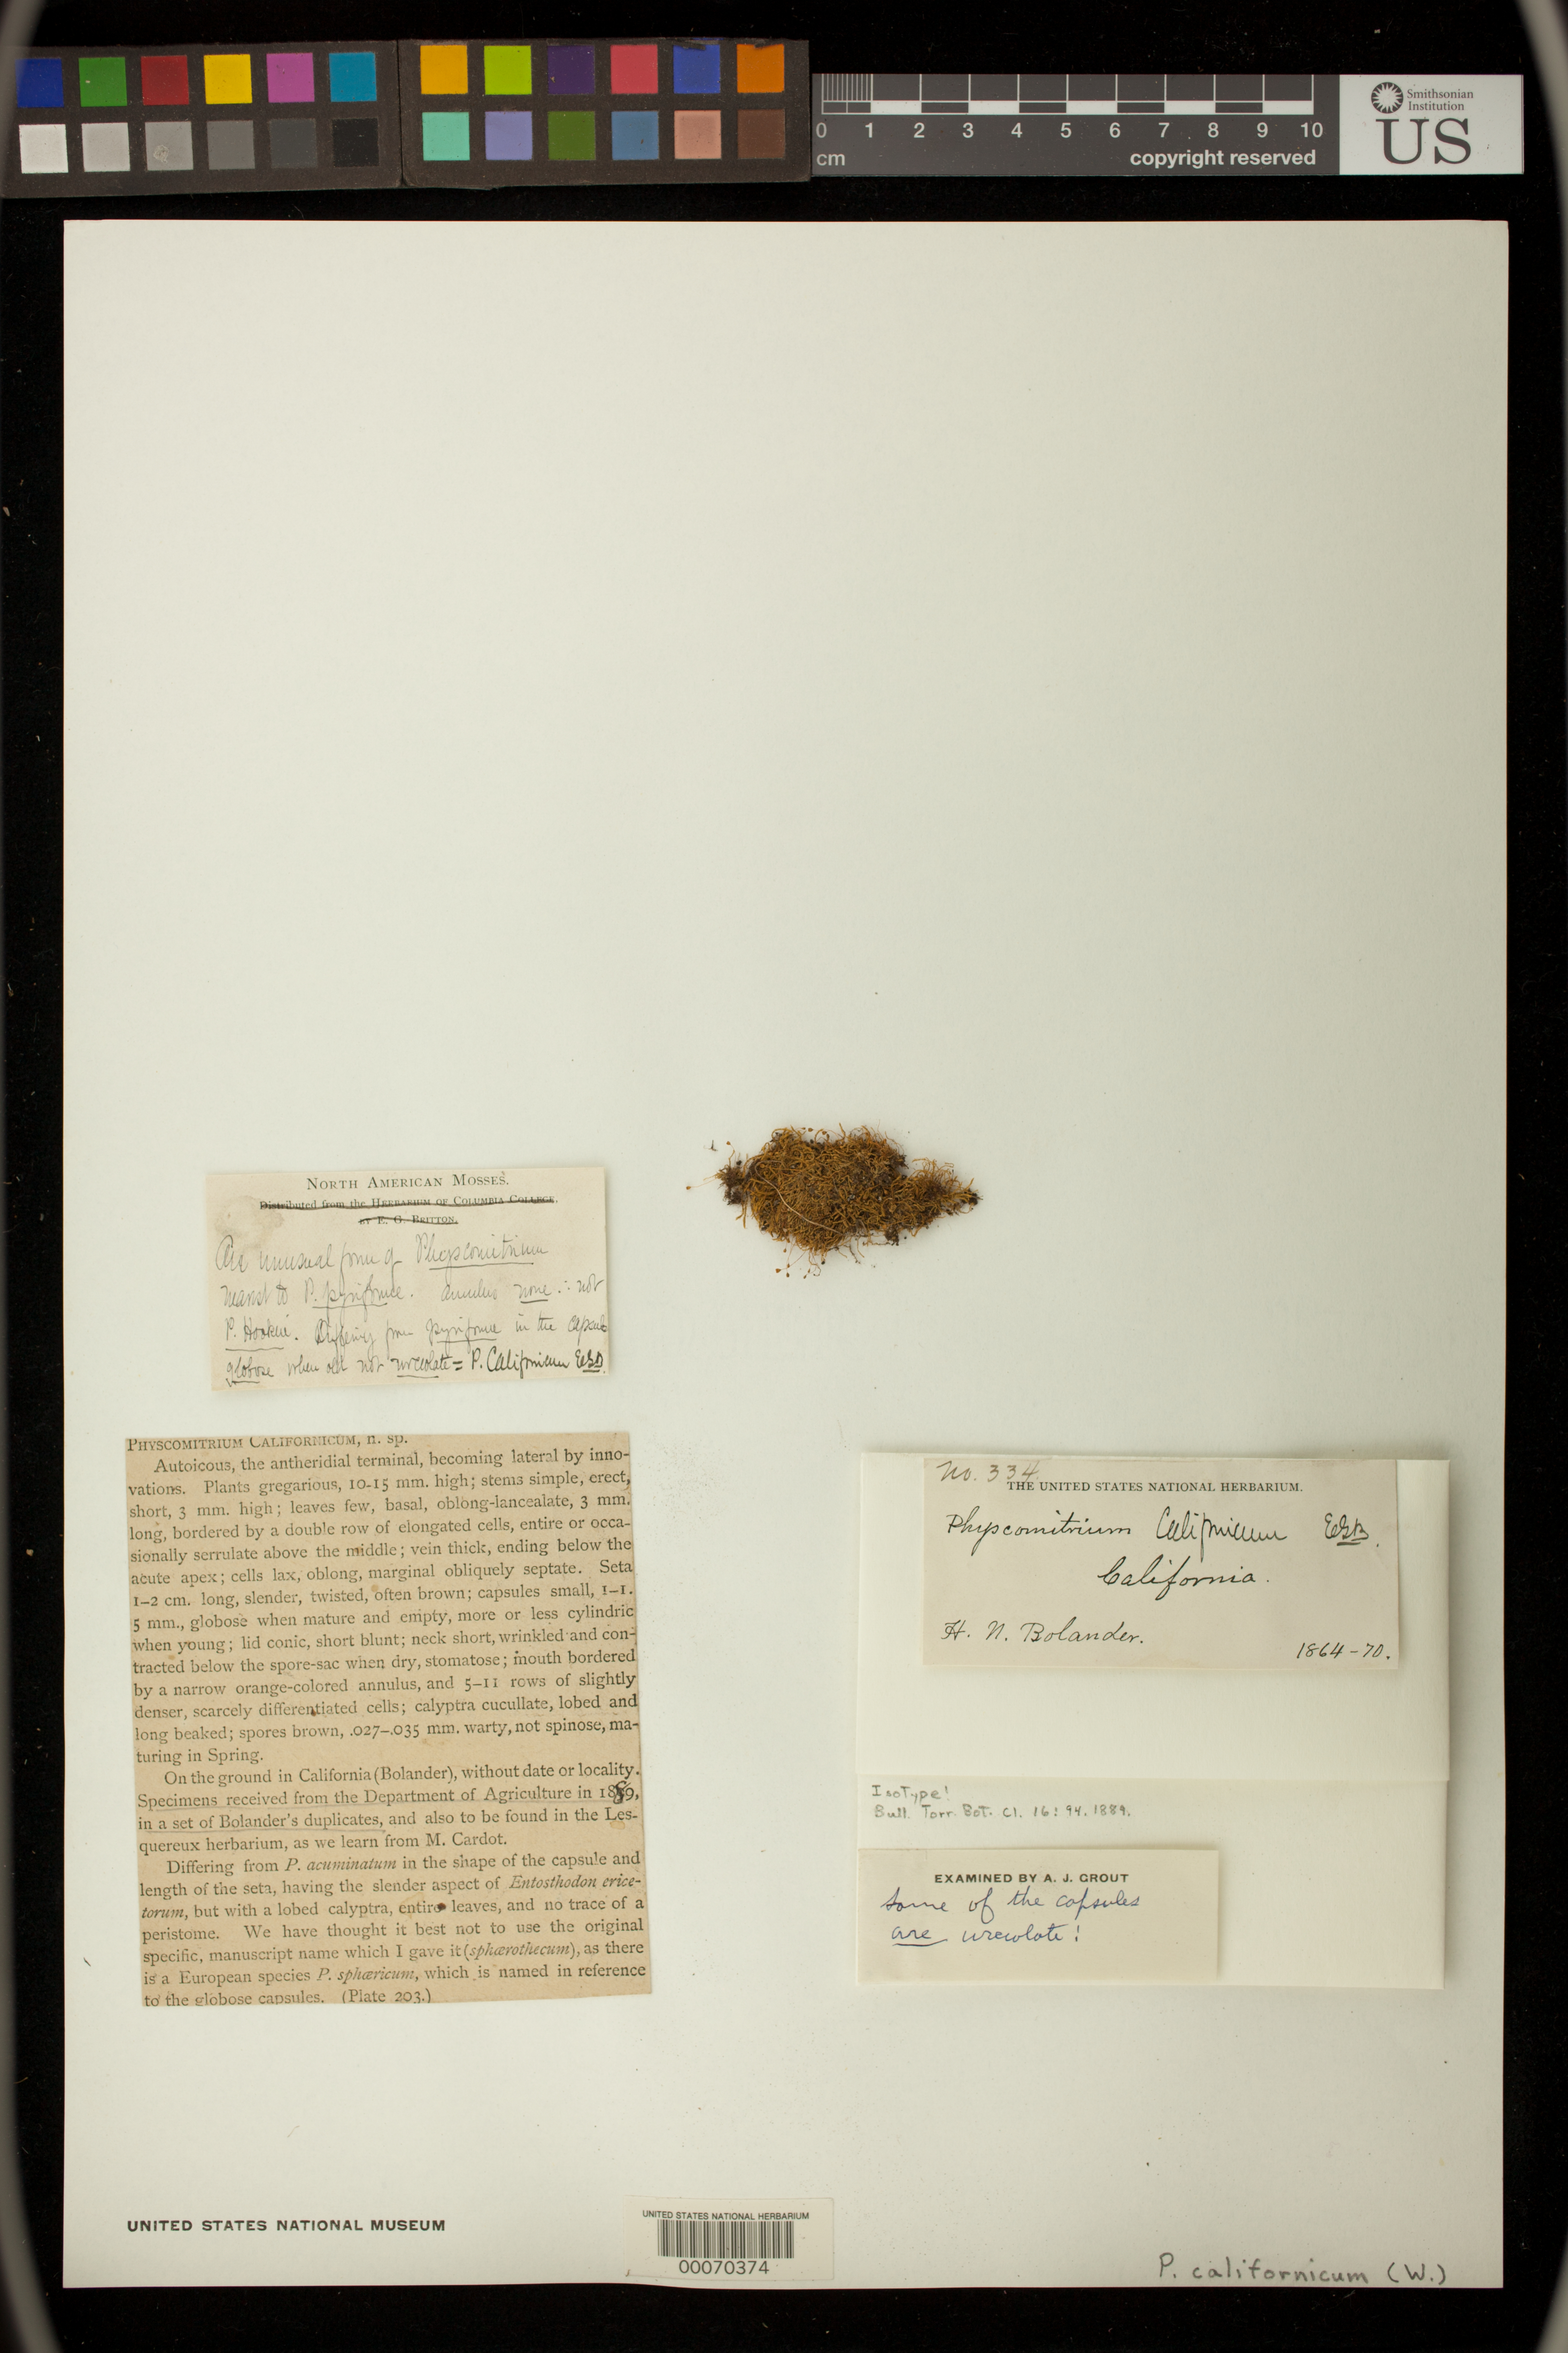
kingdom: Plantae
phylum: Bryophyta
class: Bryopsida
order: Funariales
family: Funariaceae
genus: Physcomitrium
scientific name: Physcomitrium californicum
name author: E. Britton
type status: Isotype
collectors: H. Bolander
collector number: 334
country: United States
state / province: California